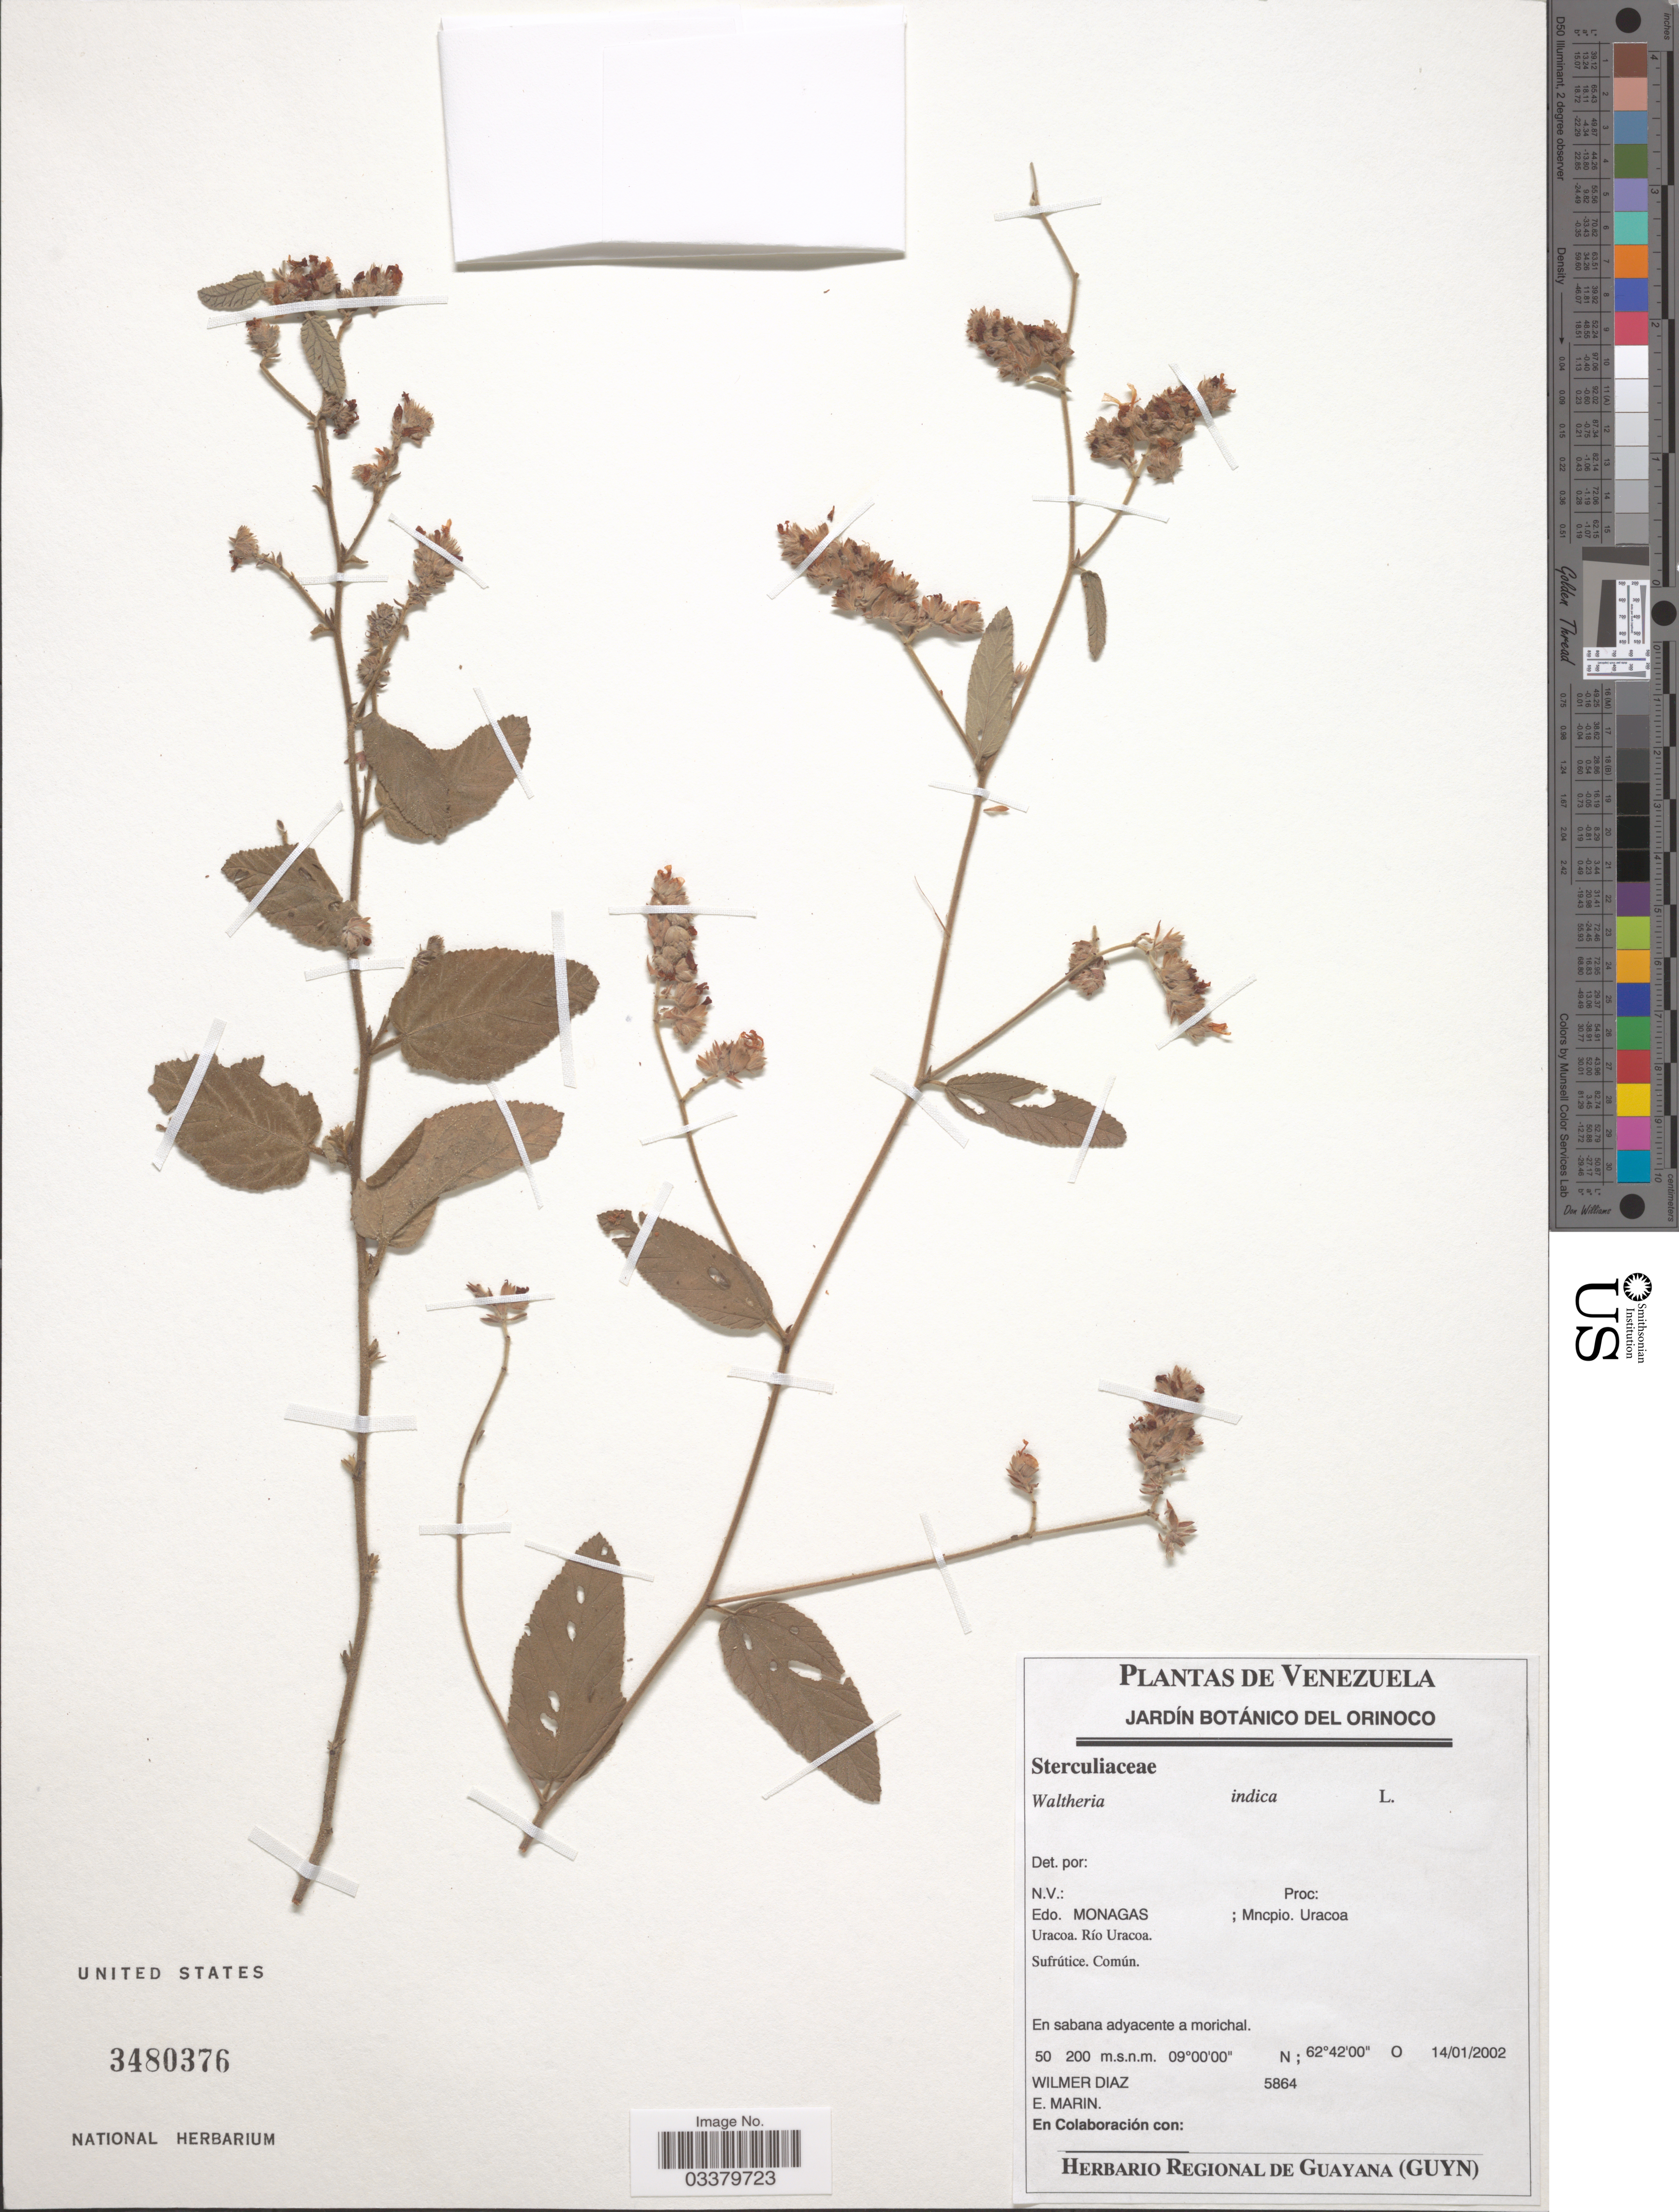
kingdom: Plantae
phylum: Tracheophyta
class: Magnoliopsida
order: Malvales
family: Malvaceae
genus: Waltheria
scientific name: Waltheria indica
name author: L.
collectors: W. Díaz P. & E. Marin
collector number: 5864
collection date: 2002-01-14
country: Venezuela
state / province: Monagas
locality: Mncpio. Uracoa. Uracoa. Río Uracoa.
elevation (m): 50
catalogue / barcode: US 3480376